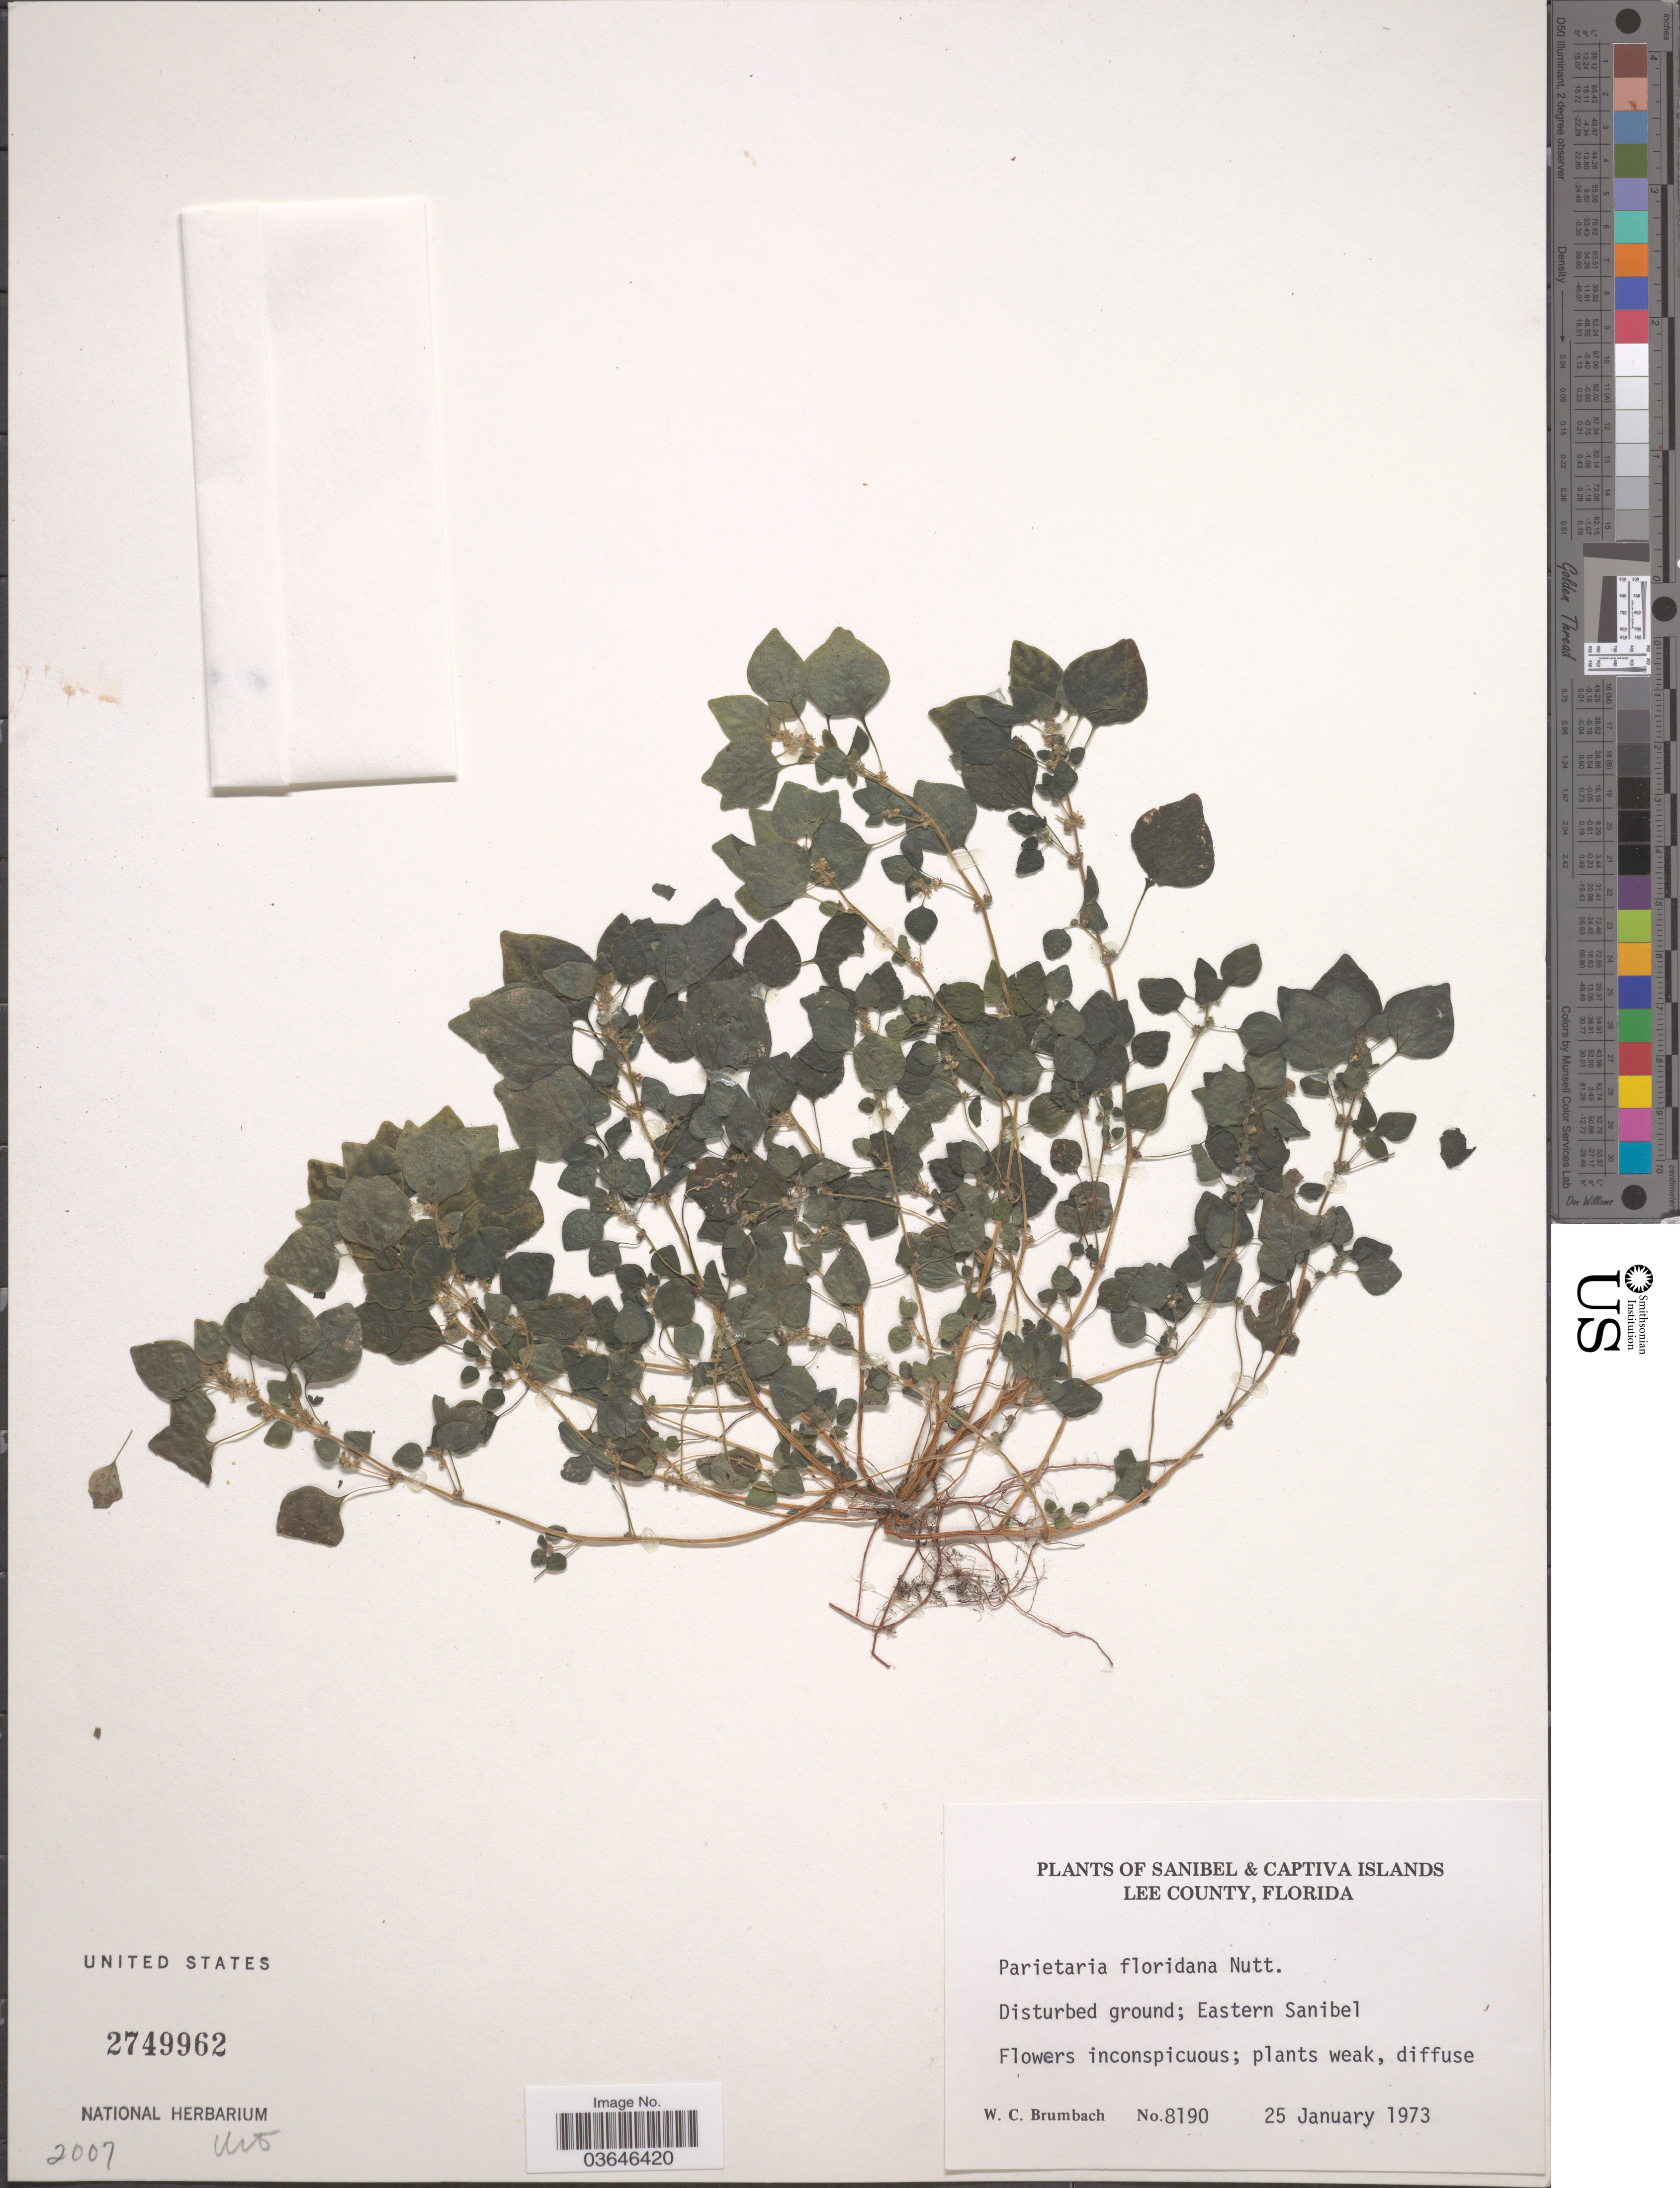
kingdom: Plantae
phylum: Tracheophyta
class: Magnoliopsida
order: Rosales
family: Urticaceae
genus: Parietaria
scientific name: Parietaria floridana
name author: Nutt.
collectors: W. C. Brumbach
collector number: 8190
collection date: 1973-01-25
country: United States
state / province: Florida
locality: Sanibel Islands. Eastern Sanibel.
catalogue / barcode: US 2749962